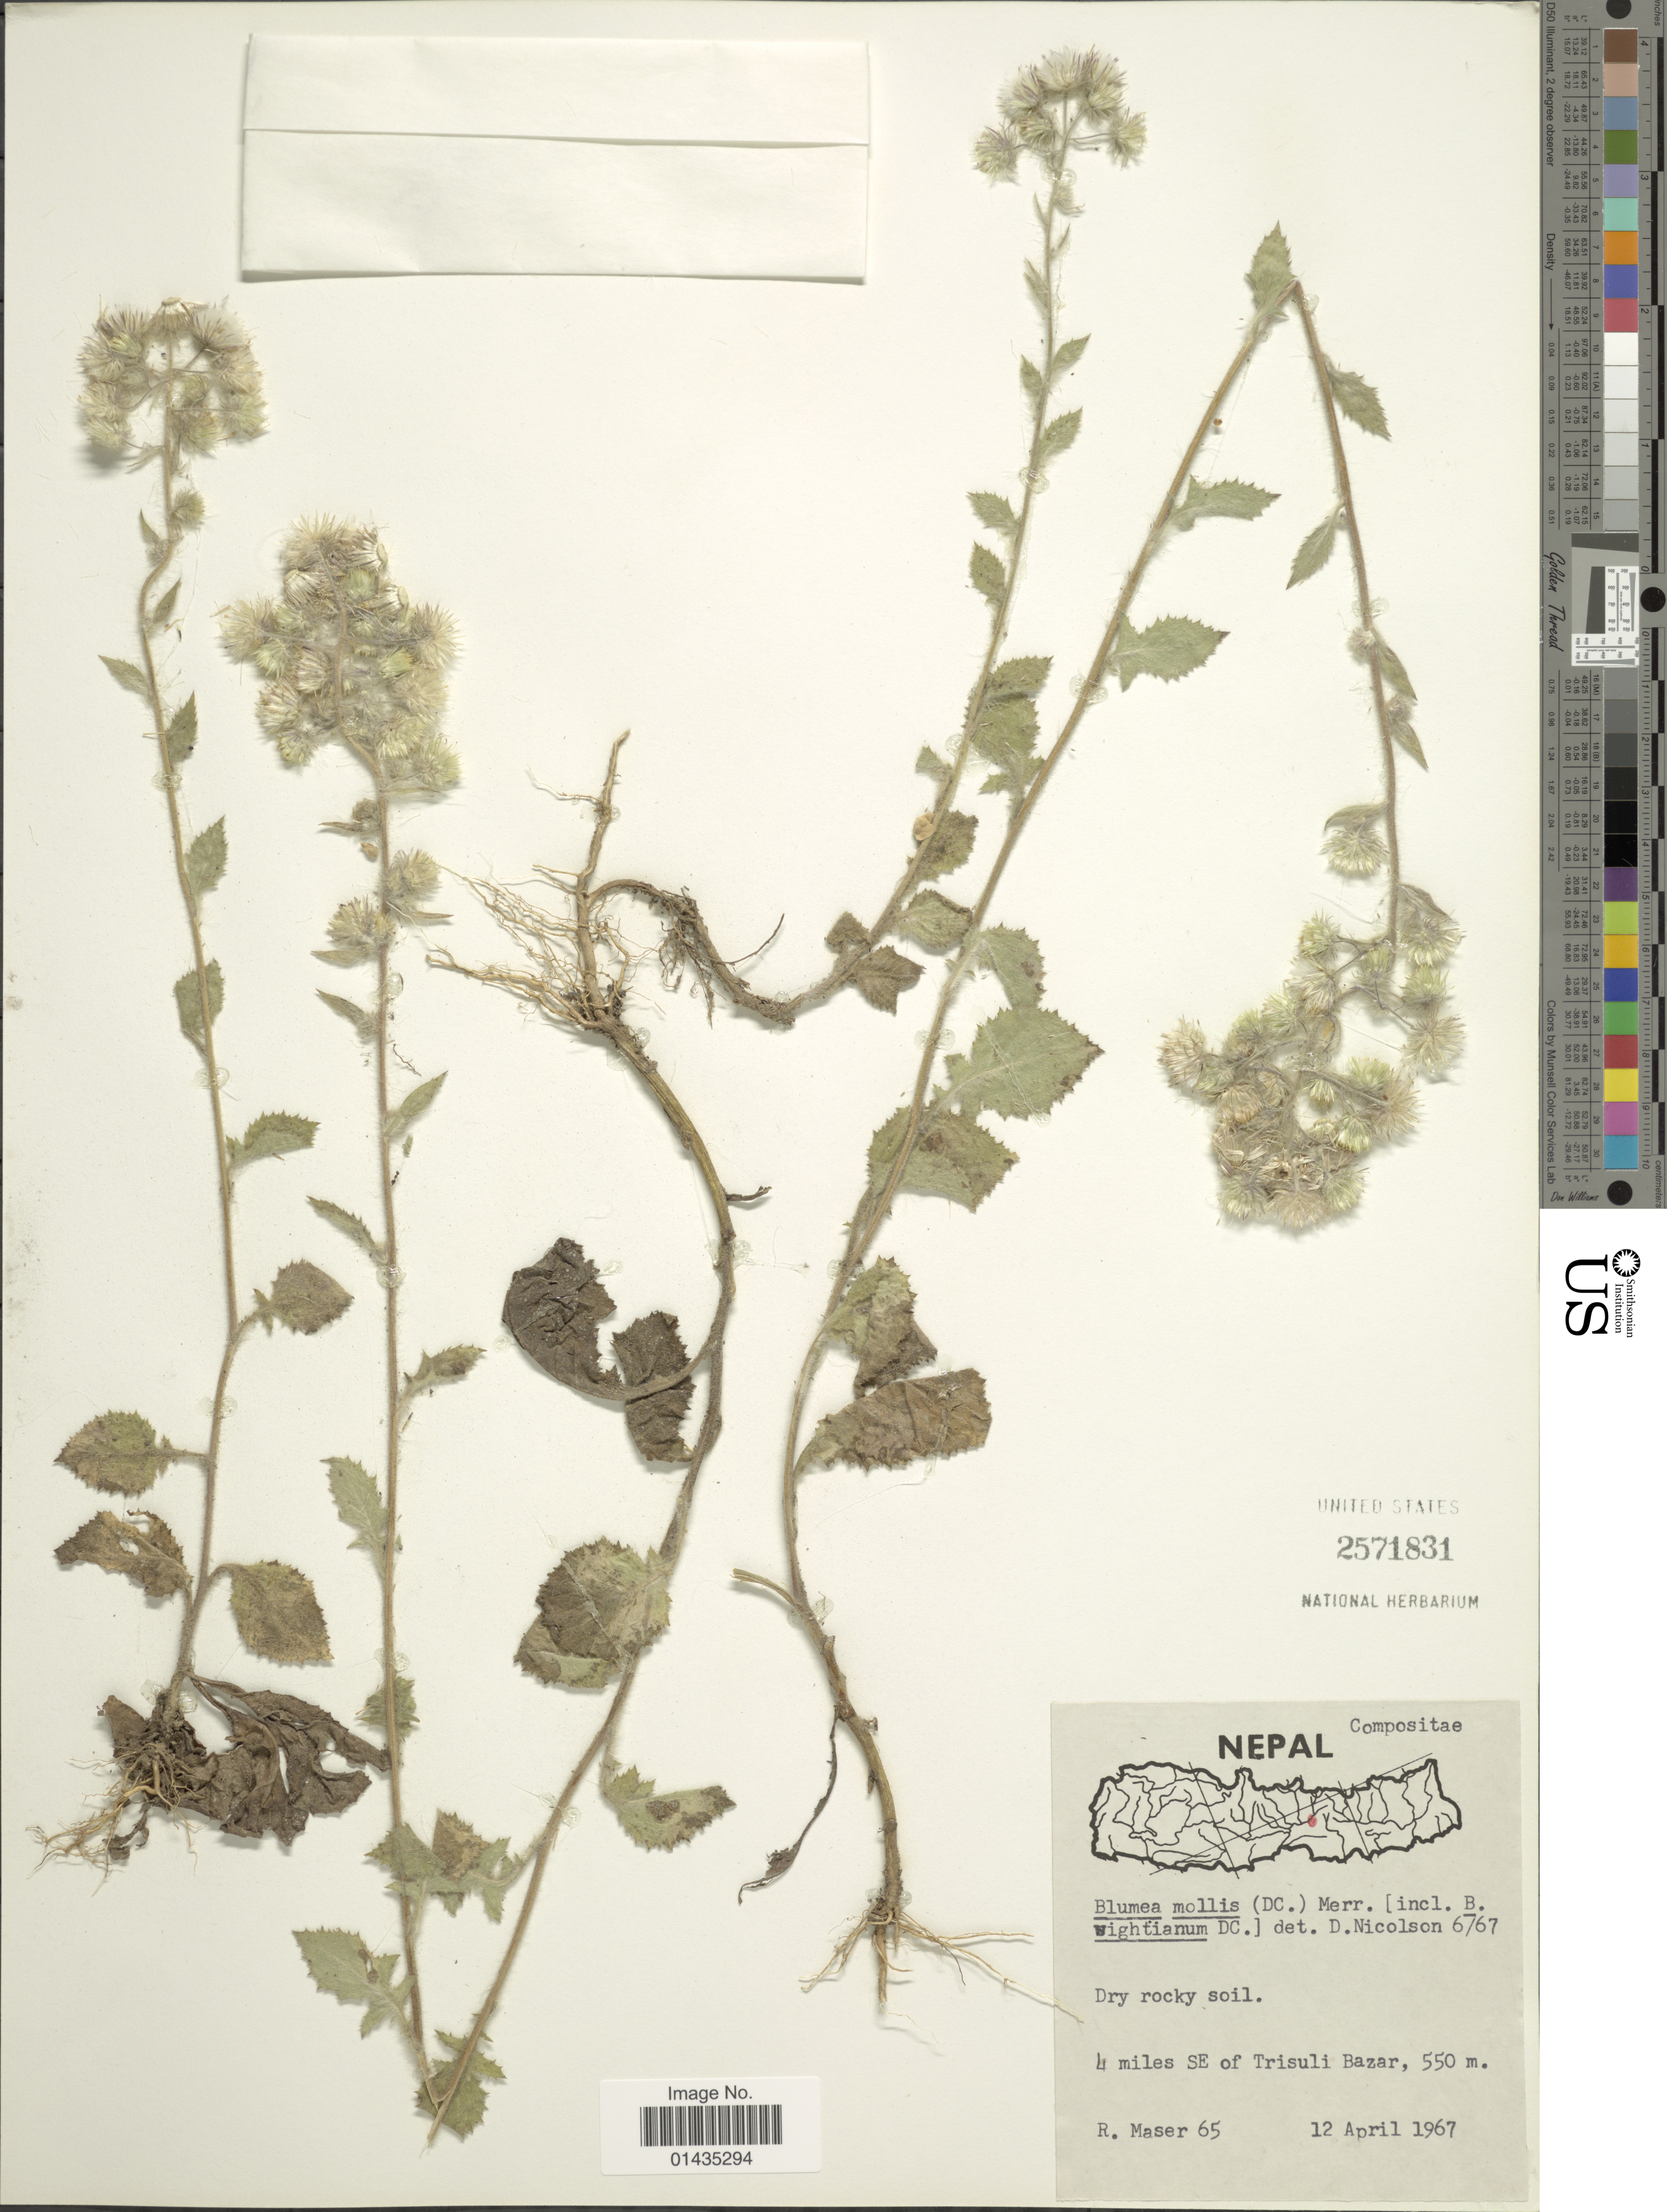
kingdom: Plantae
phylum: Tracheophyta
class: Magnoliopsida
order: Asterales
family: Asteraceae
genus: Blumea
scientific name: Blumea mollis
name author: (D. Don) Merr.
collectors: R. Maser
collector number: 65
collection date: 1967-04-12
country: Nepal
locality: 4 miles SE of Trisuli Bazar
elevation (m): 550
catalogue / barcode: US 2571831